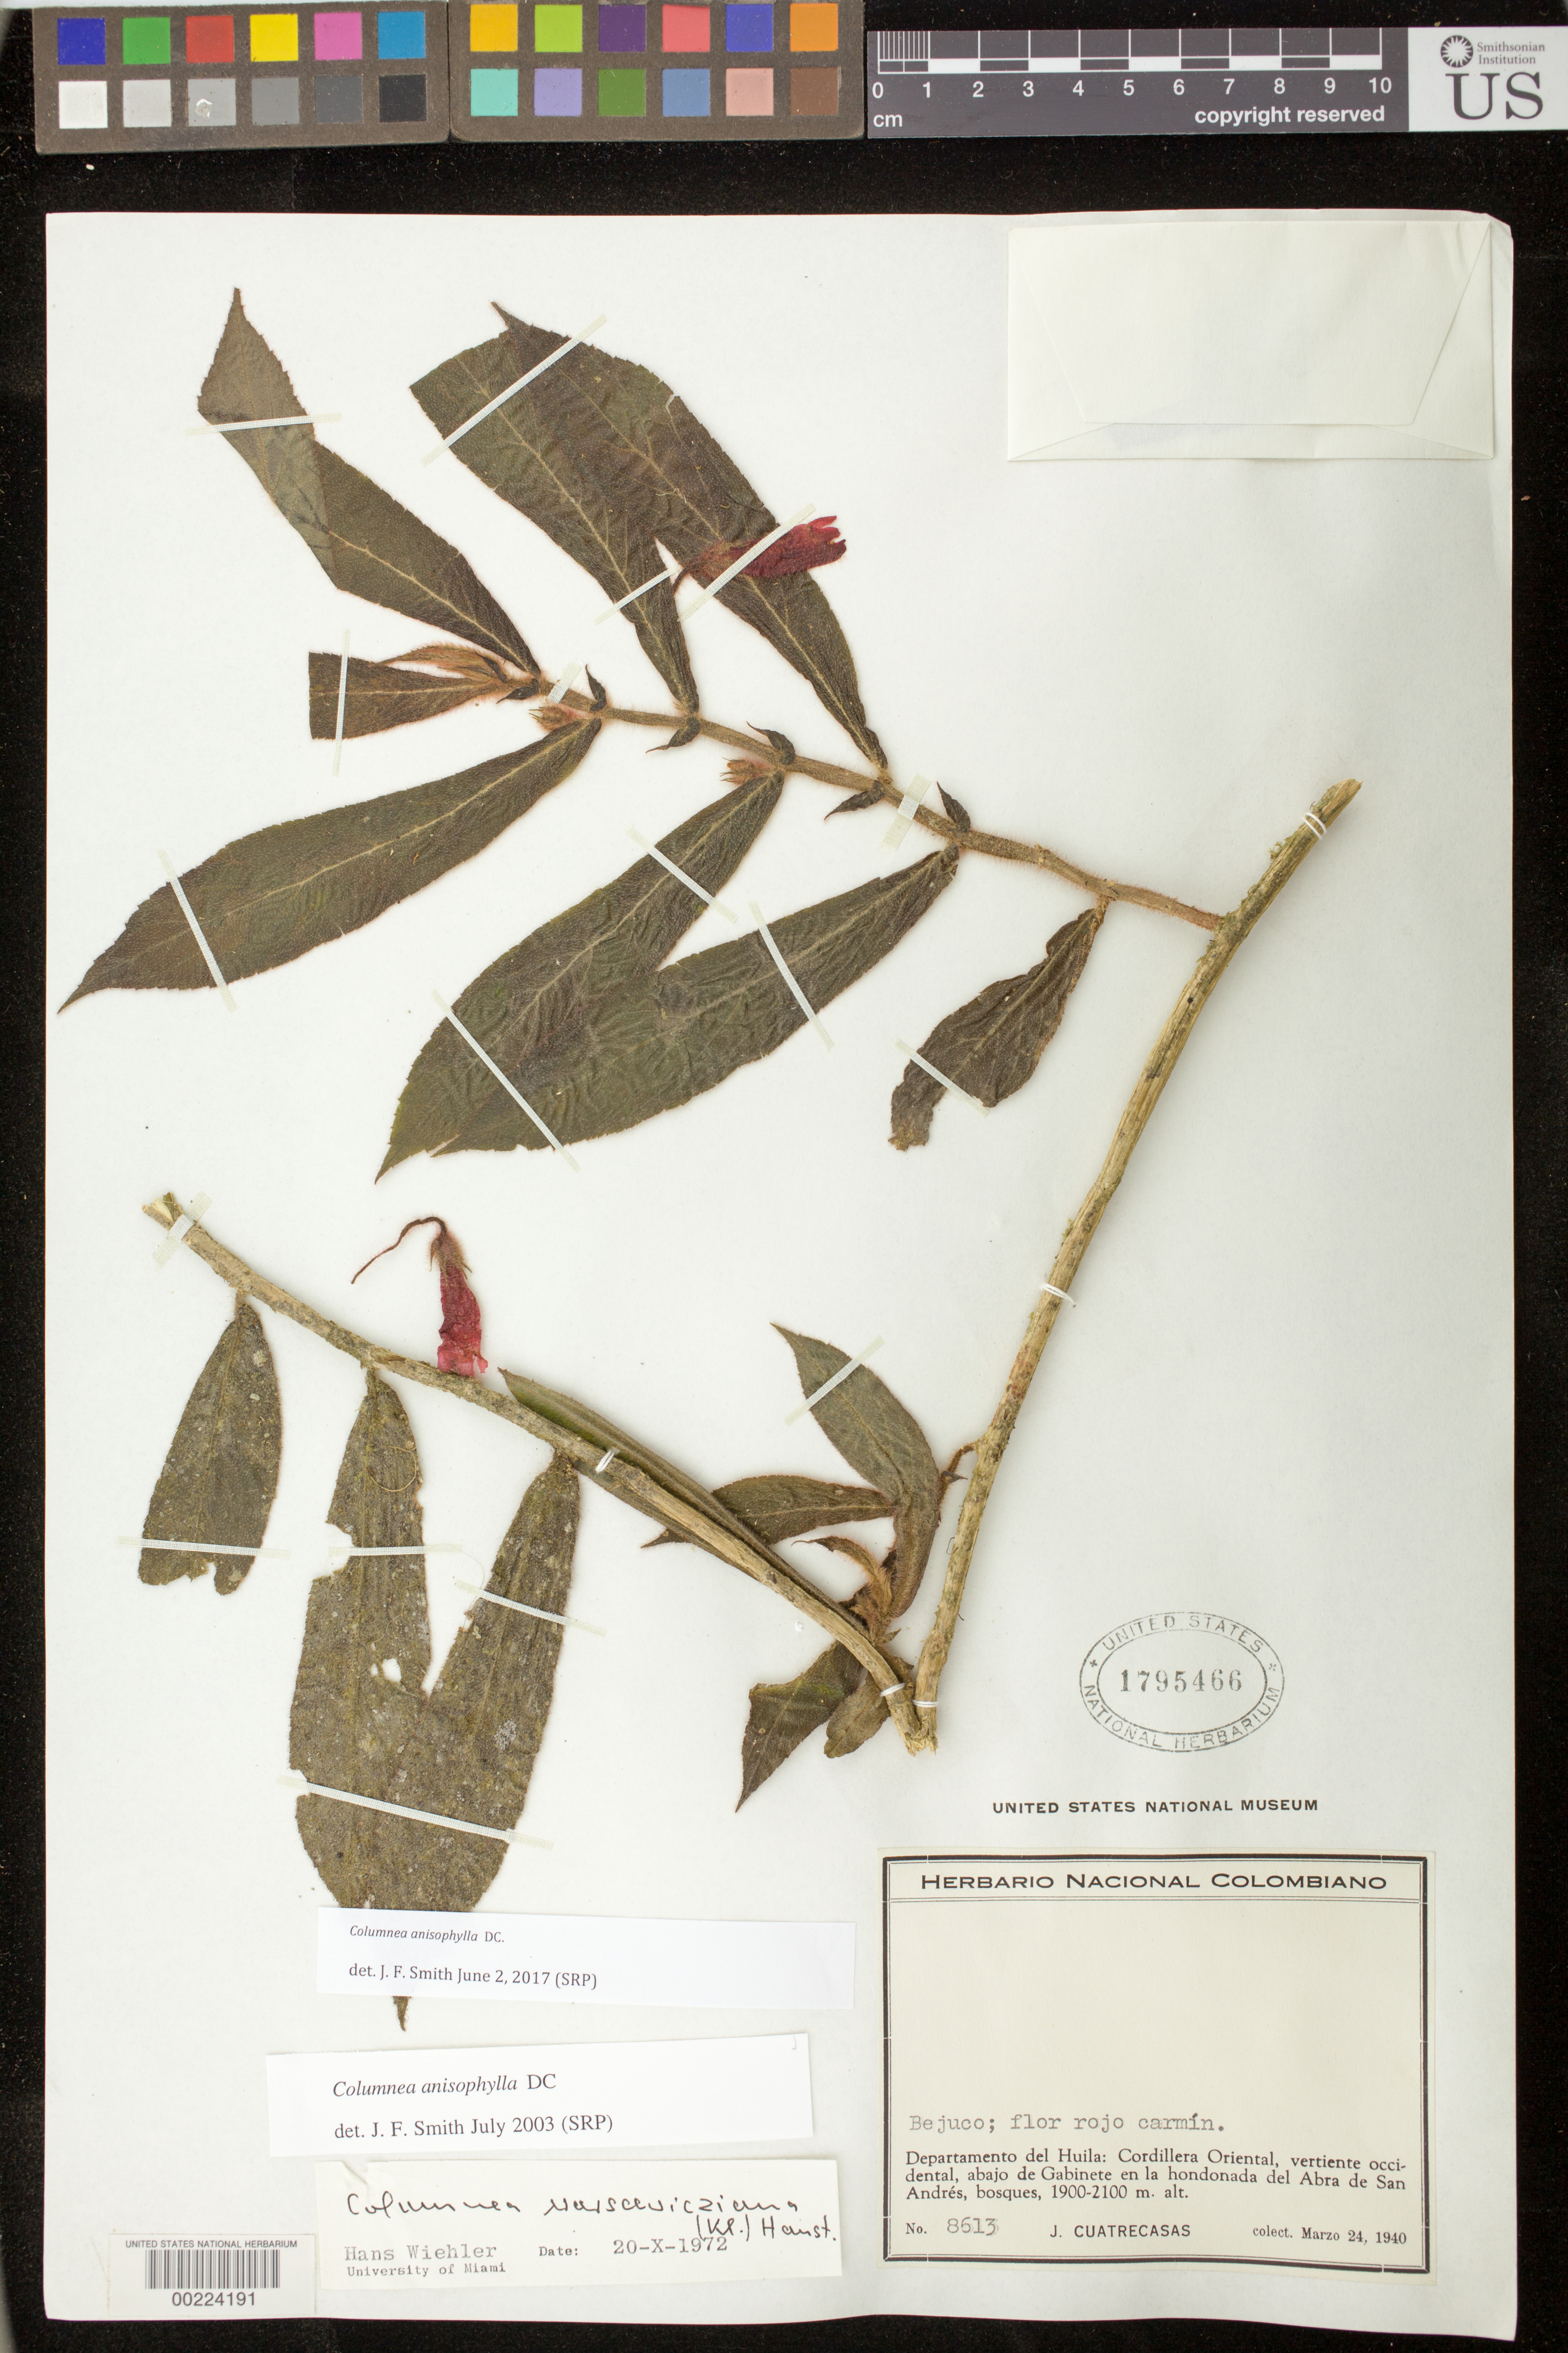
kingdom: Plantae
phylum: Tracheophyta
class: Magnoliopsida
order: Lamiales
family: Gesneriaceae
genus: Columnea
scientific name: Columnea anisophylla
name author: DC.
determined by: Smith, J. F.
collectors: J. Cuatrecasas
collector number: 8613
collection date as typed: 24 Mar 1940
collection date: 1940-03-24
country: Colombia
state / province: Huila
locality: Cordillera Oriental, vertiente occidental, abajo de Gabinete en la hondonada del Abra de San Andrés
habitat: Bosques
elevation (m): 1900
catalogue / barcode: US 1795466